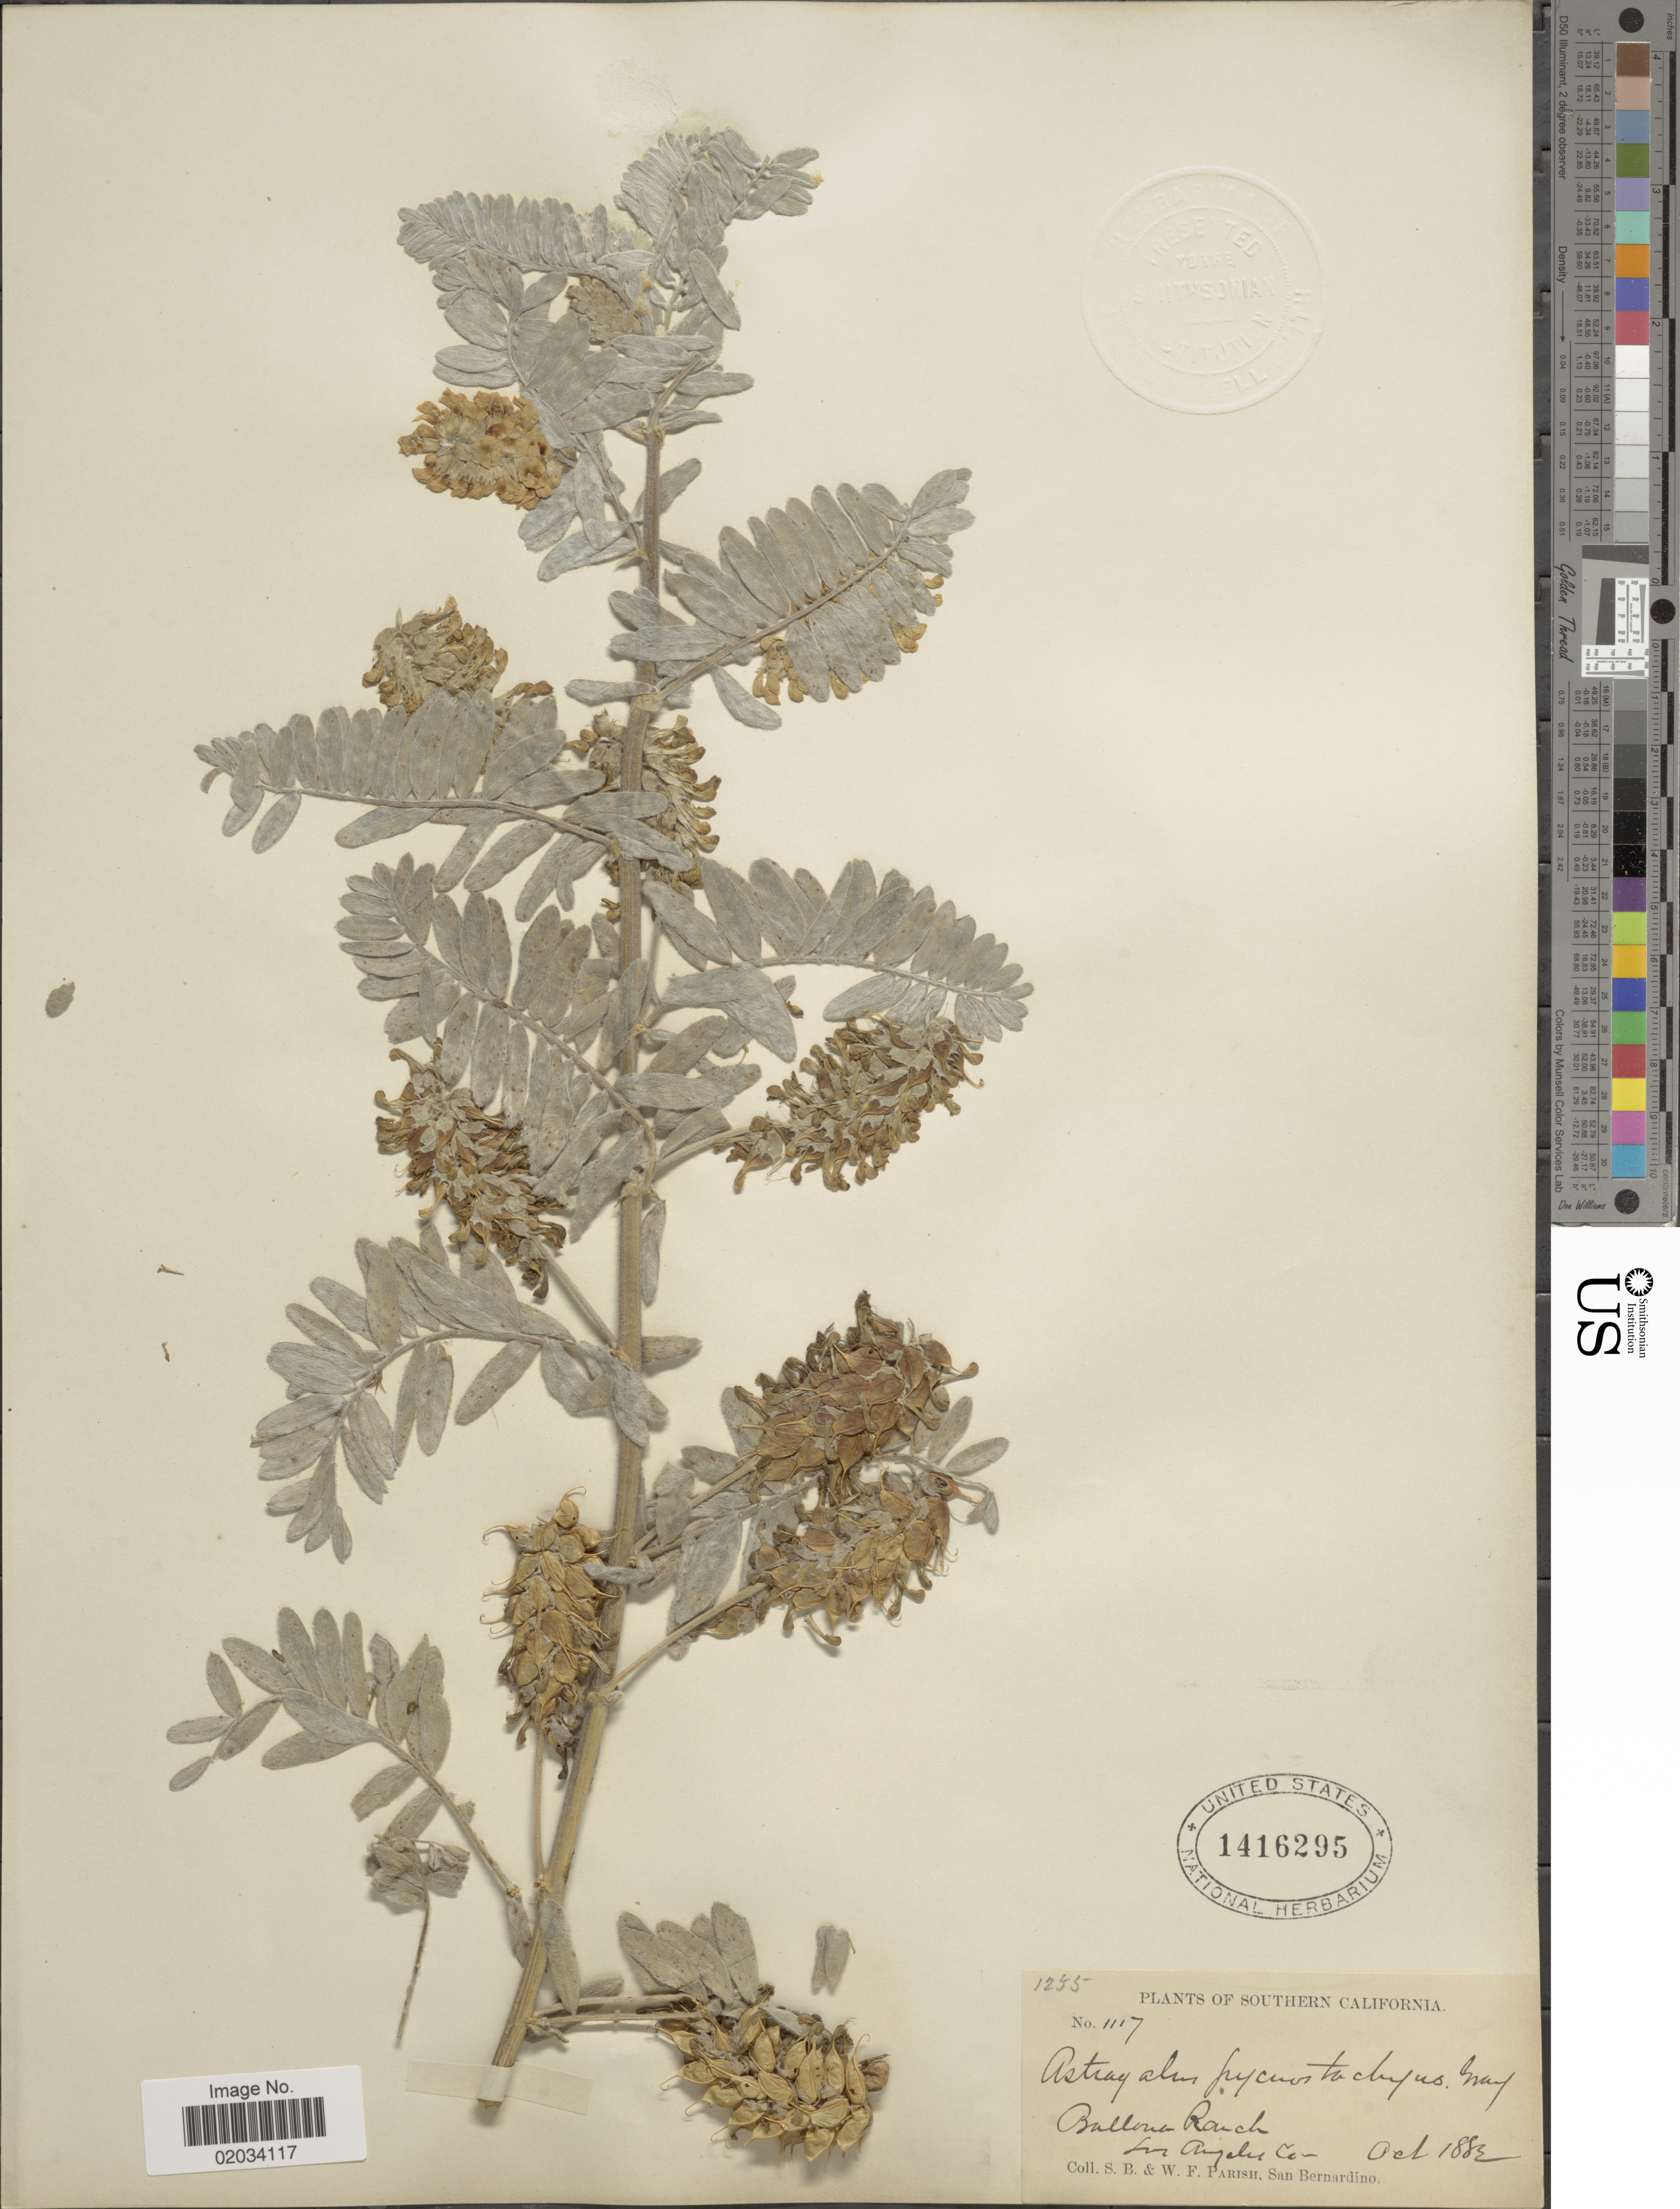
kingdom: Plantae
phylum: Tracheophyta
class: Magnoliopsida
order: Fabales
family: Fabaceae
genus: Astragalus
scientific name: Astragalus pycnostachius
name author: A. Gray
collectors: S. B. Parish & W. F. Parish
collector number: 1117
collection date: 1882-10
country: United States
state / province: California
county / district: Los Angeles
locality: Southern California, Ballona Ranch, Los Angeles Co.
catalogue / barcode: US 31416295